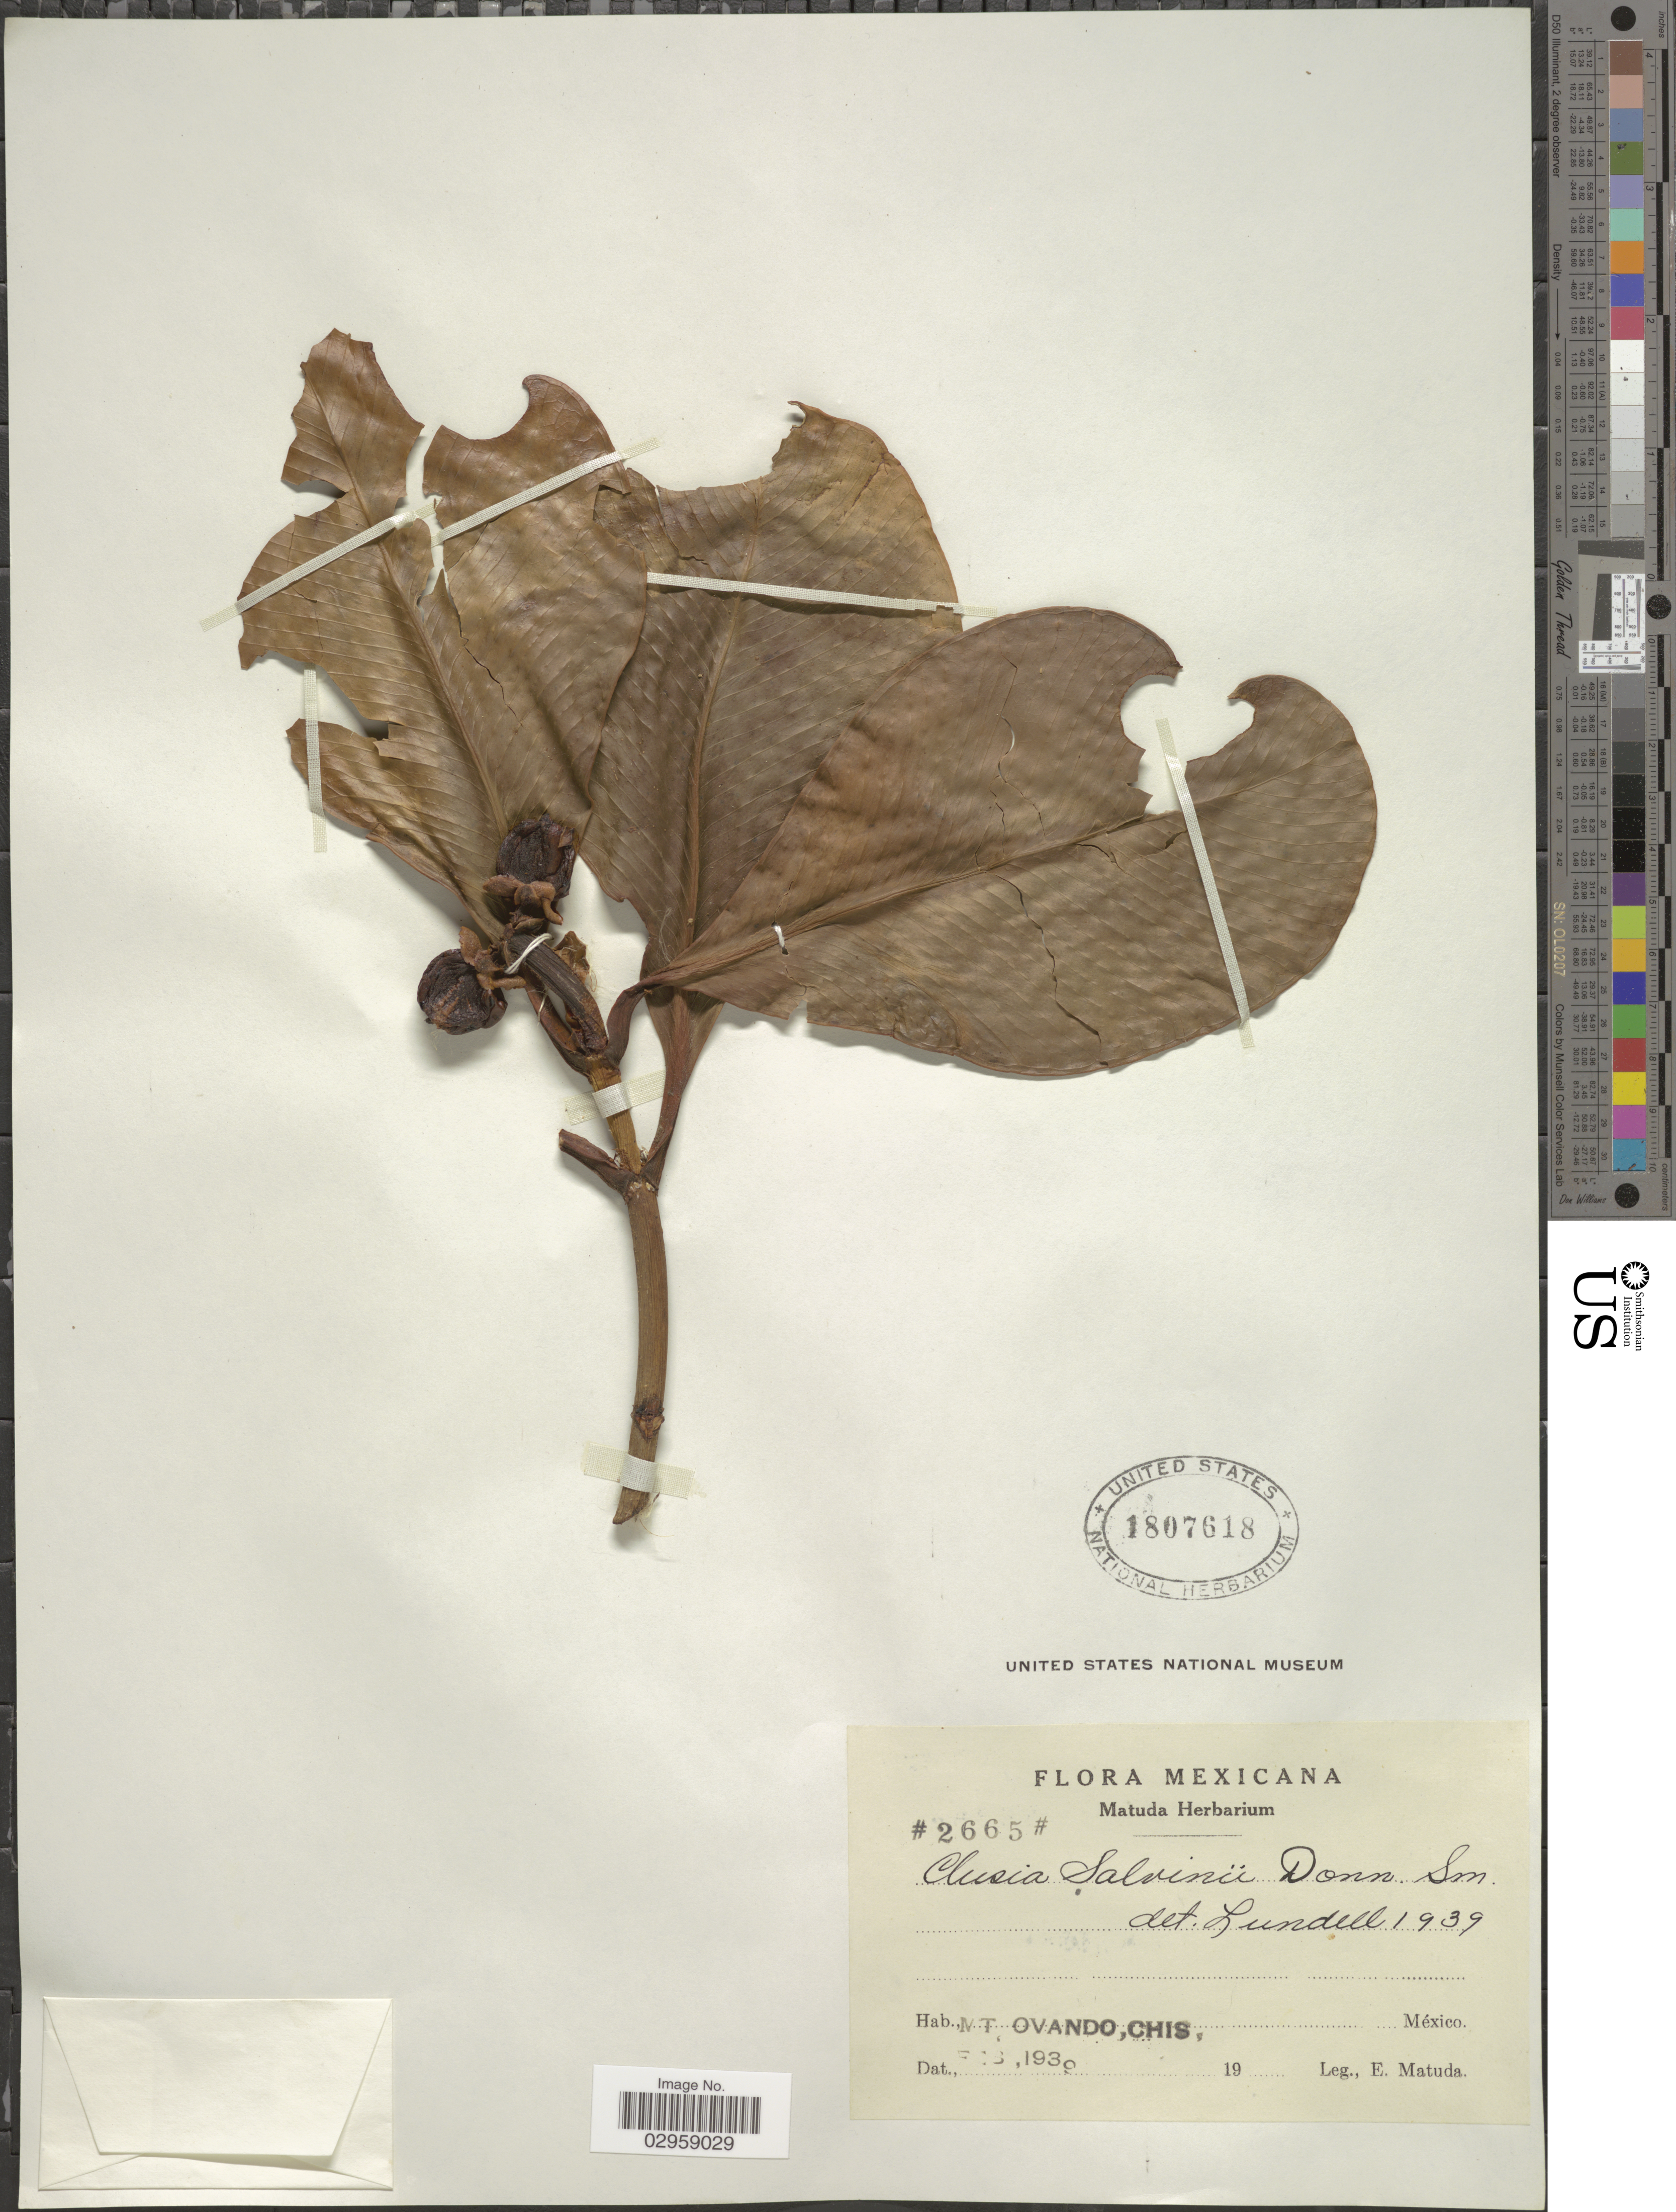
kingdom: Plantae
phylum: Tracheophyta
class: Magnoliopsida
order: Malpighiales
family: Clusiaceae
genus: Clusia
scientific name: Clusia salvinii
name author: Donn. Sm.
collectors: E. Matuda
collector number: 2665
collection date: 1930-02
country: Mexico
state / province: Chiapas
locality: Mt. Ovando. México.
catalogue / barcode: US 1807618